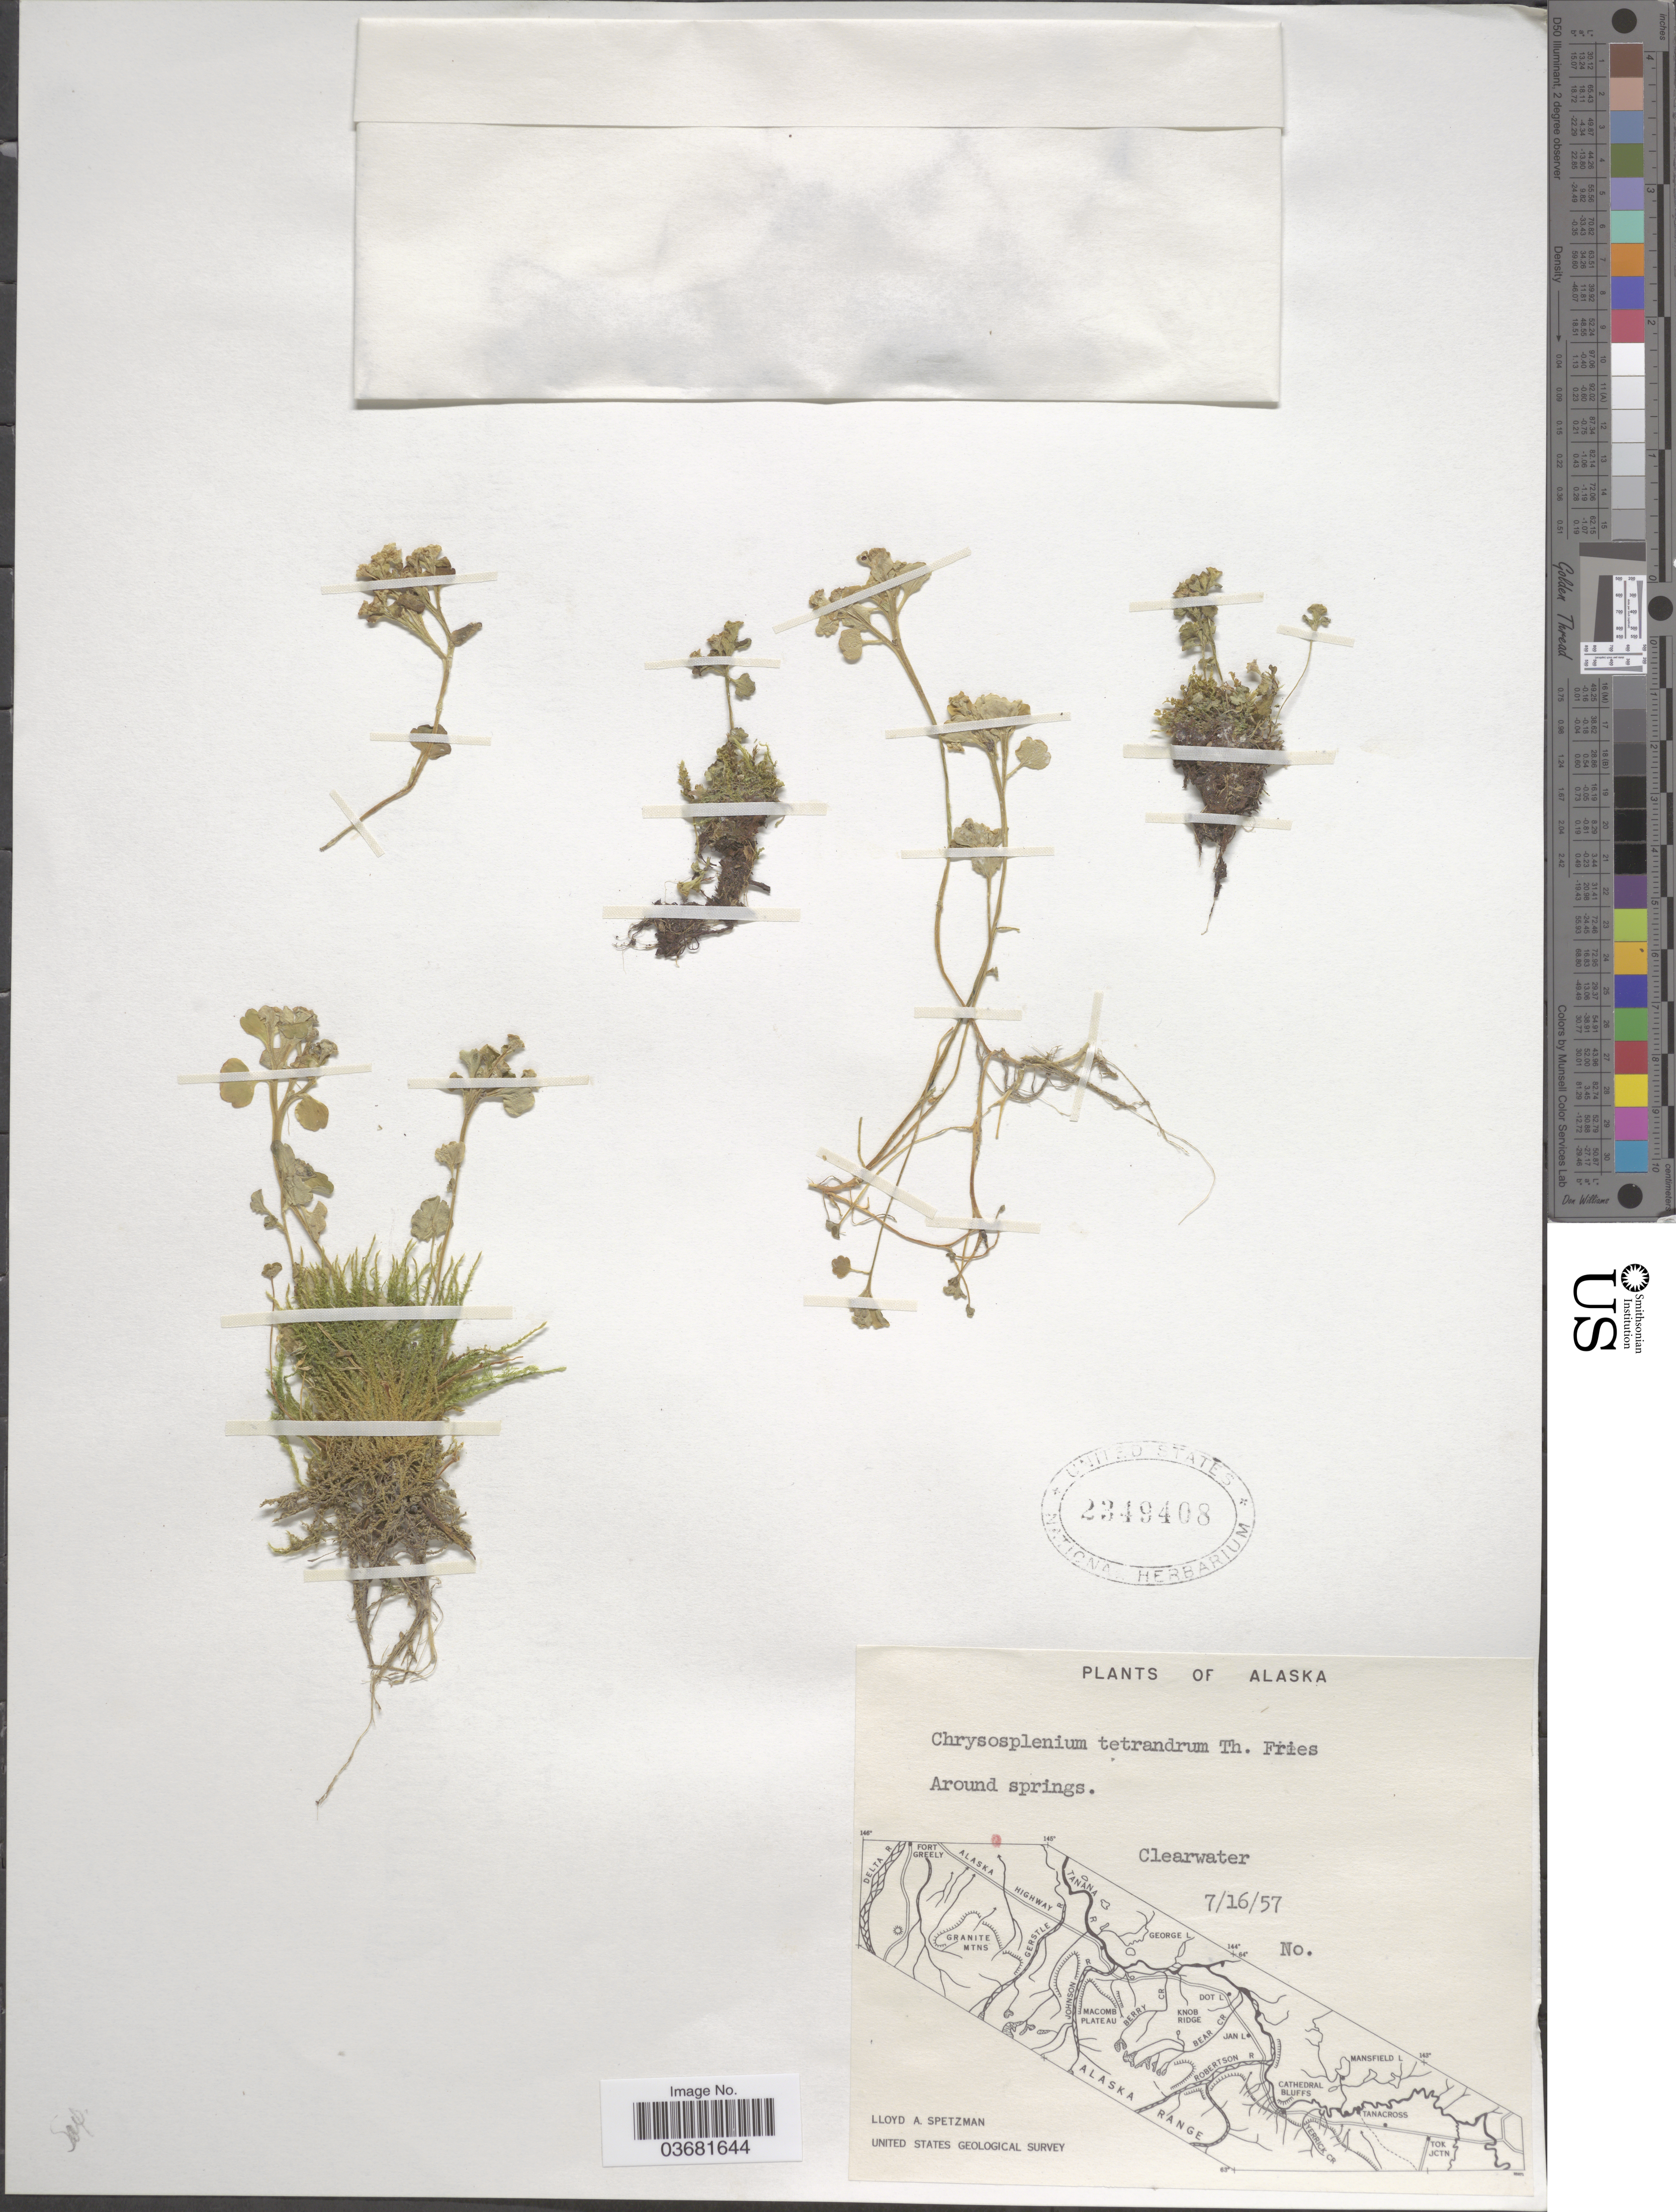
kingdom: Plantae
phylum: Tracheophyta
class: Magnoliopsida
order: Saxifragales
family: Saxifragaceae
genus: Chrysosplenium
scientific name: Chrysosplenium tetrandrum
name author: (N. Lund) Th. Fr.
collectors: L. Spetzman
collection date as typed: Transcribed d/m/y: 16/7/57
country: United States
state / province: Alaska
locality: Around springs. Clearwater. United States Geological Survey.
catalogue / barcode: US 2349408